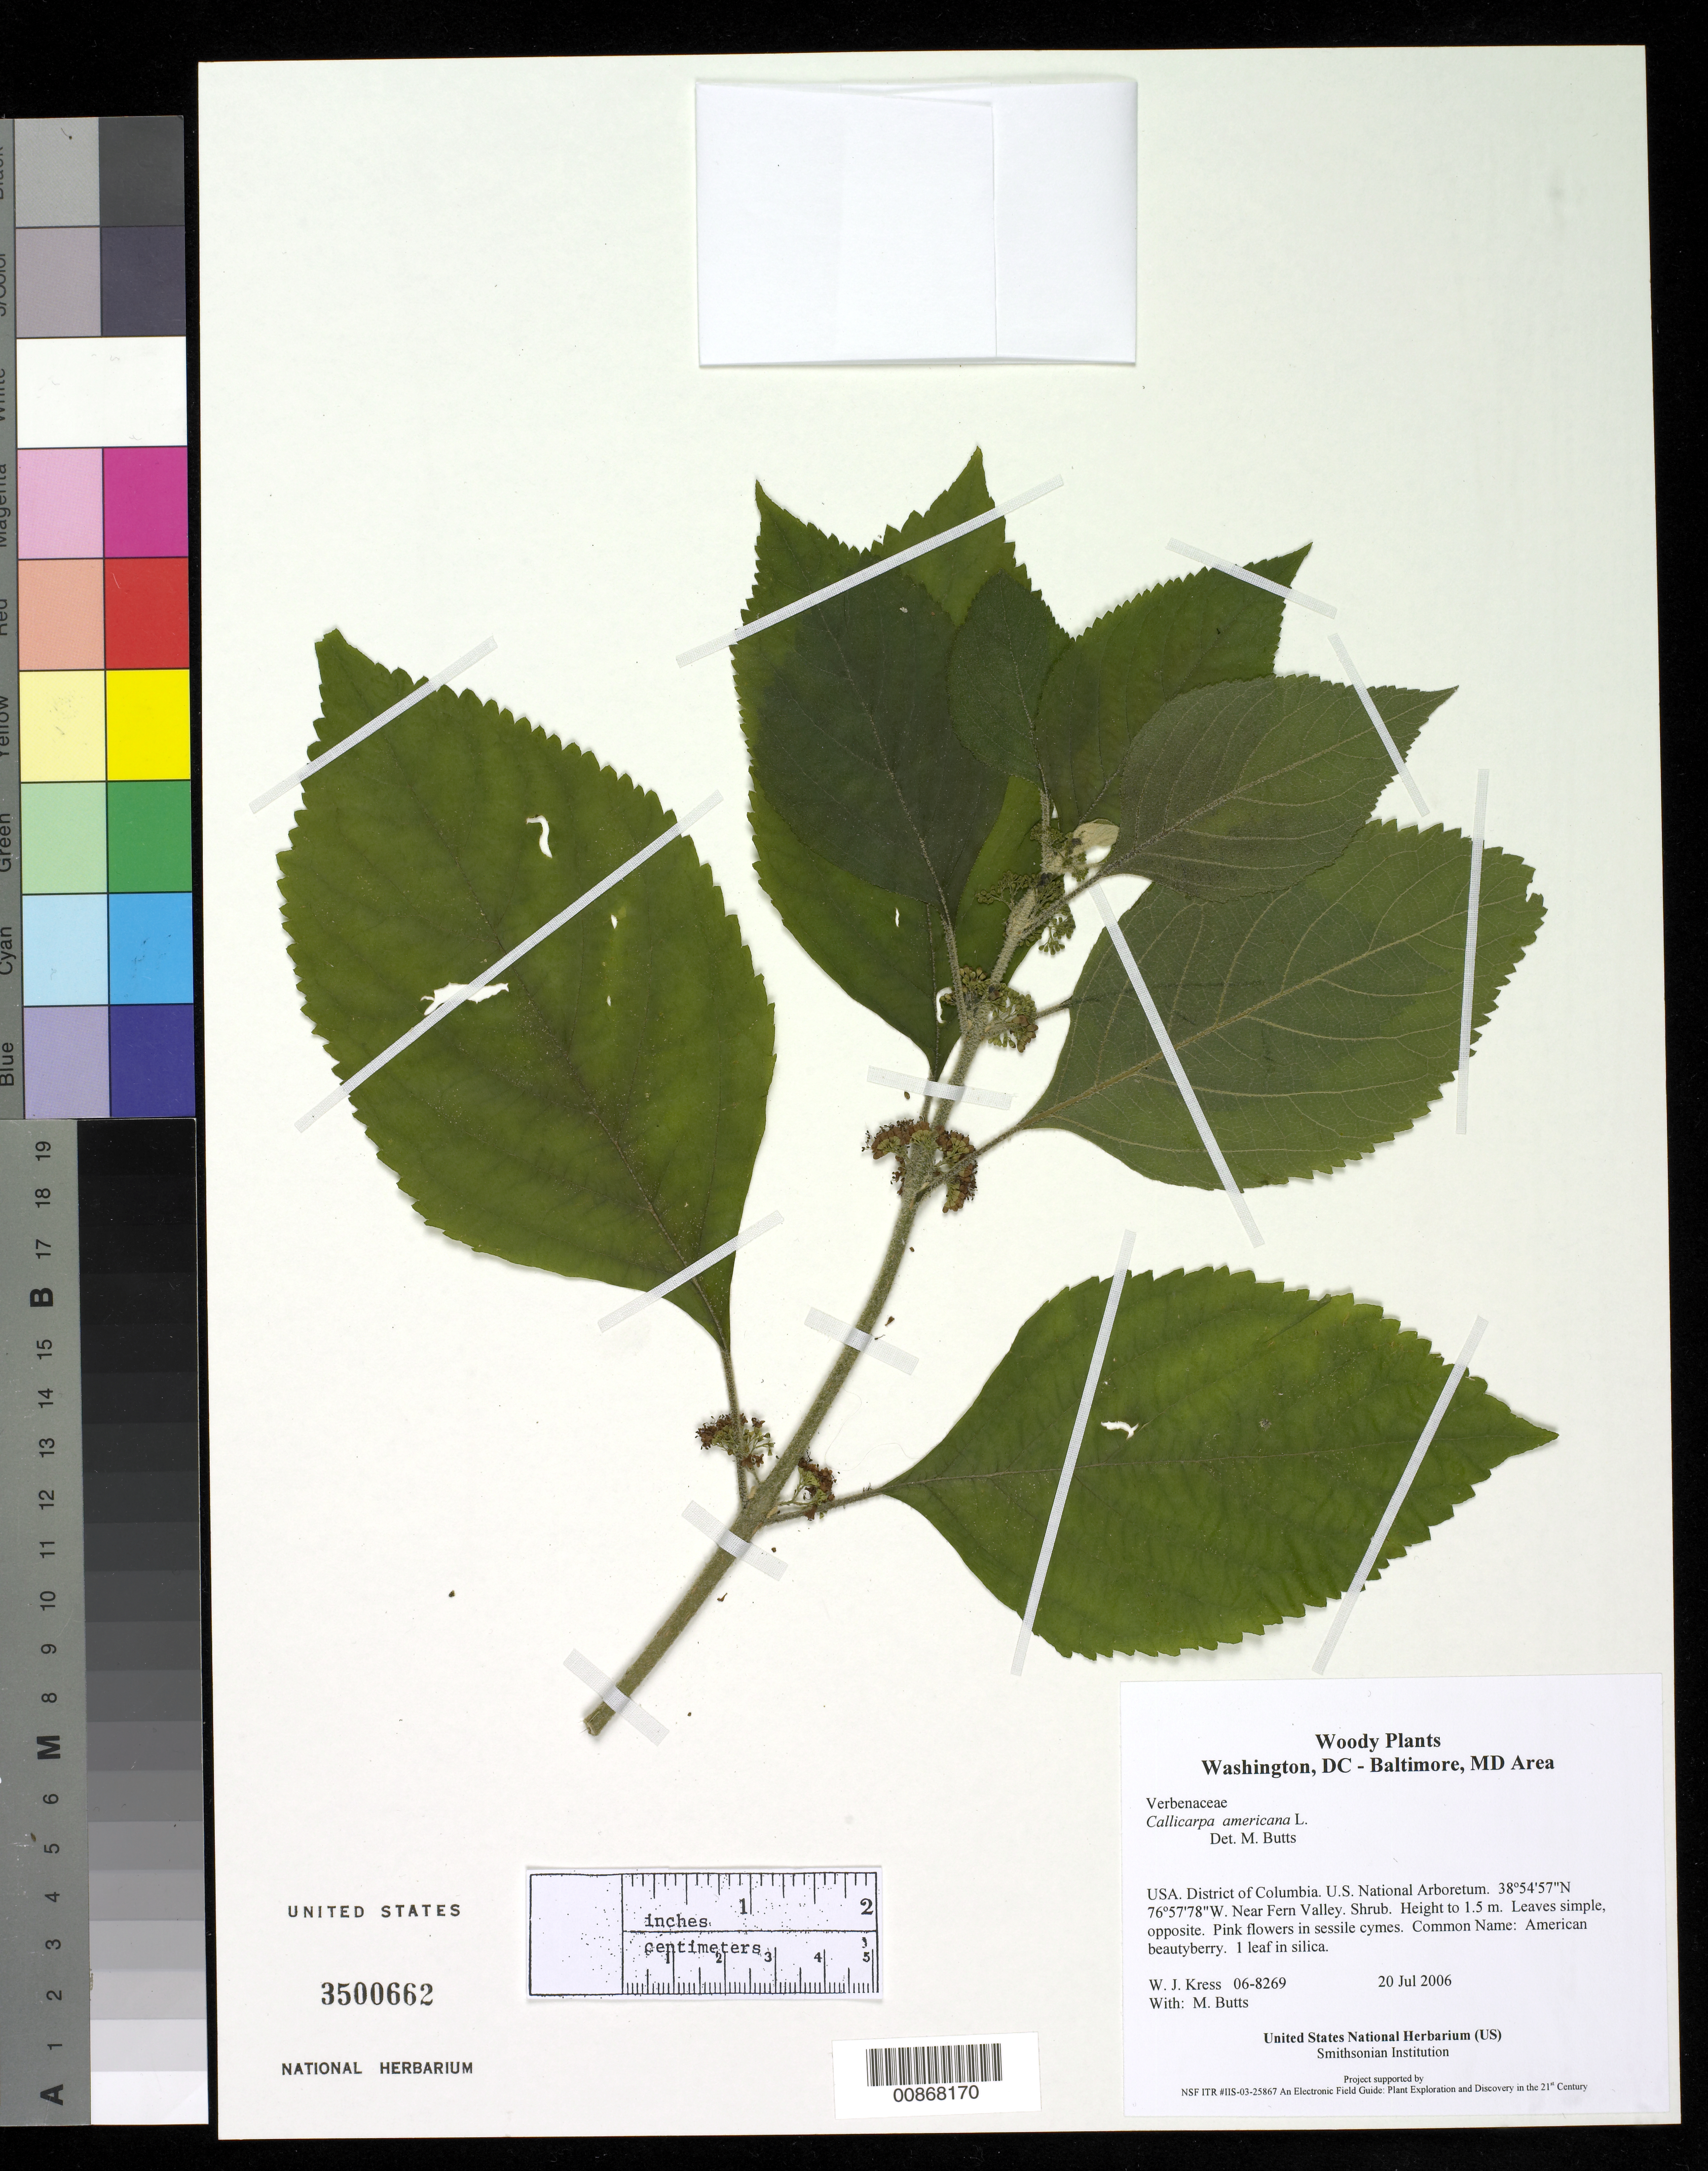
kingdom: Plantae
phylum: Tracheophyta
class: Magnoliopsida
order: Lamiales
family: Lamiaceae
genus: Callicarpa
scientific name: Callicarpa americana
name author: L.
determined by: Butts, M. B.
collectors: W. J. Kress & M. B. Butts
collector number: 06-8269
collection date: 2006-07-20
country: United States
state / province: District of Columbia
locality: U.S. National Arboretum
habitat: Near Fern Valley.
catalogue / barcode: US 3500662